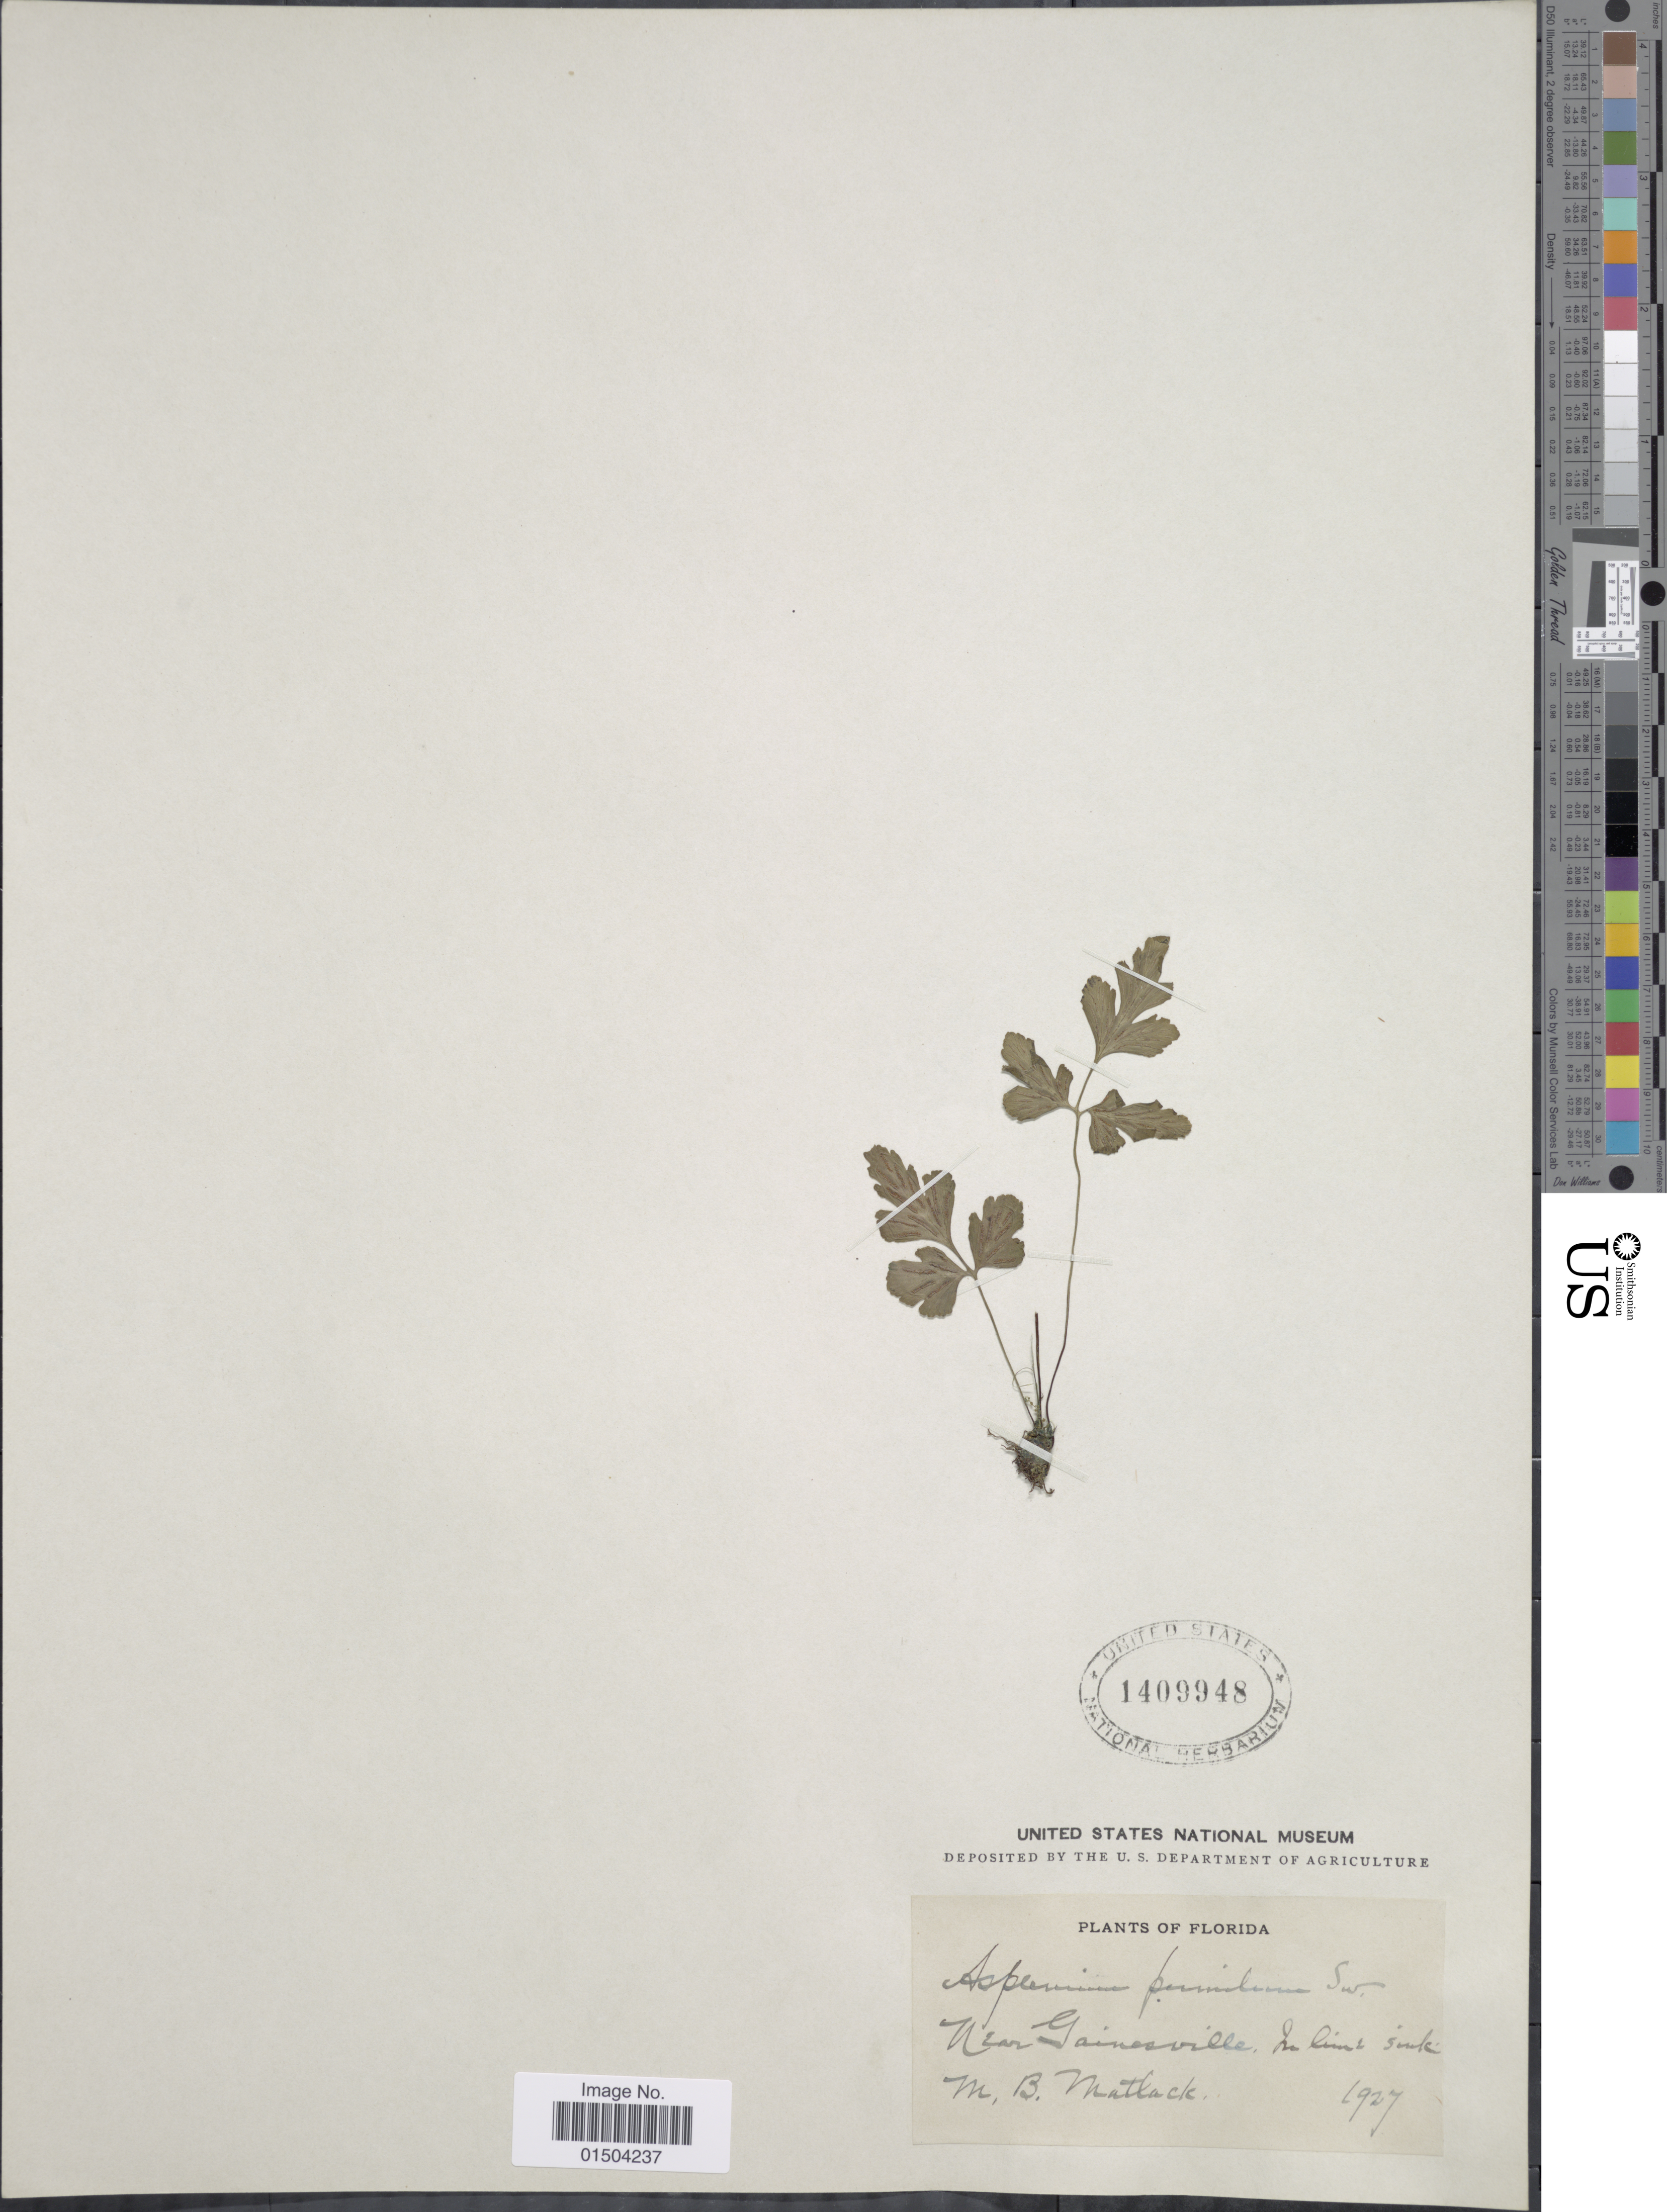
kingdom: Plantae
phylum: Tracheophyta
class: Polypodiopsida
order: Polypodiales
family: Aspleniaceae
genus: Asplenium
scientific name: Asplenium pumilum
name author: Sw.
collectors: M. Matlack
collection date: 1927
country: United States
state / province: Florida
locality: Near Gainesville.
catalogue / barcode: US 1409948